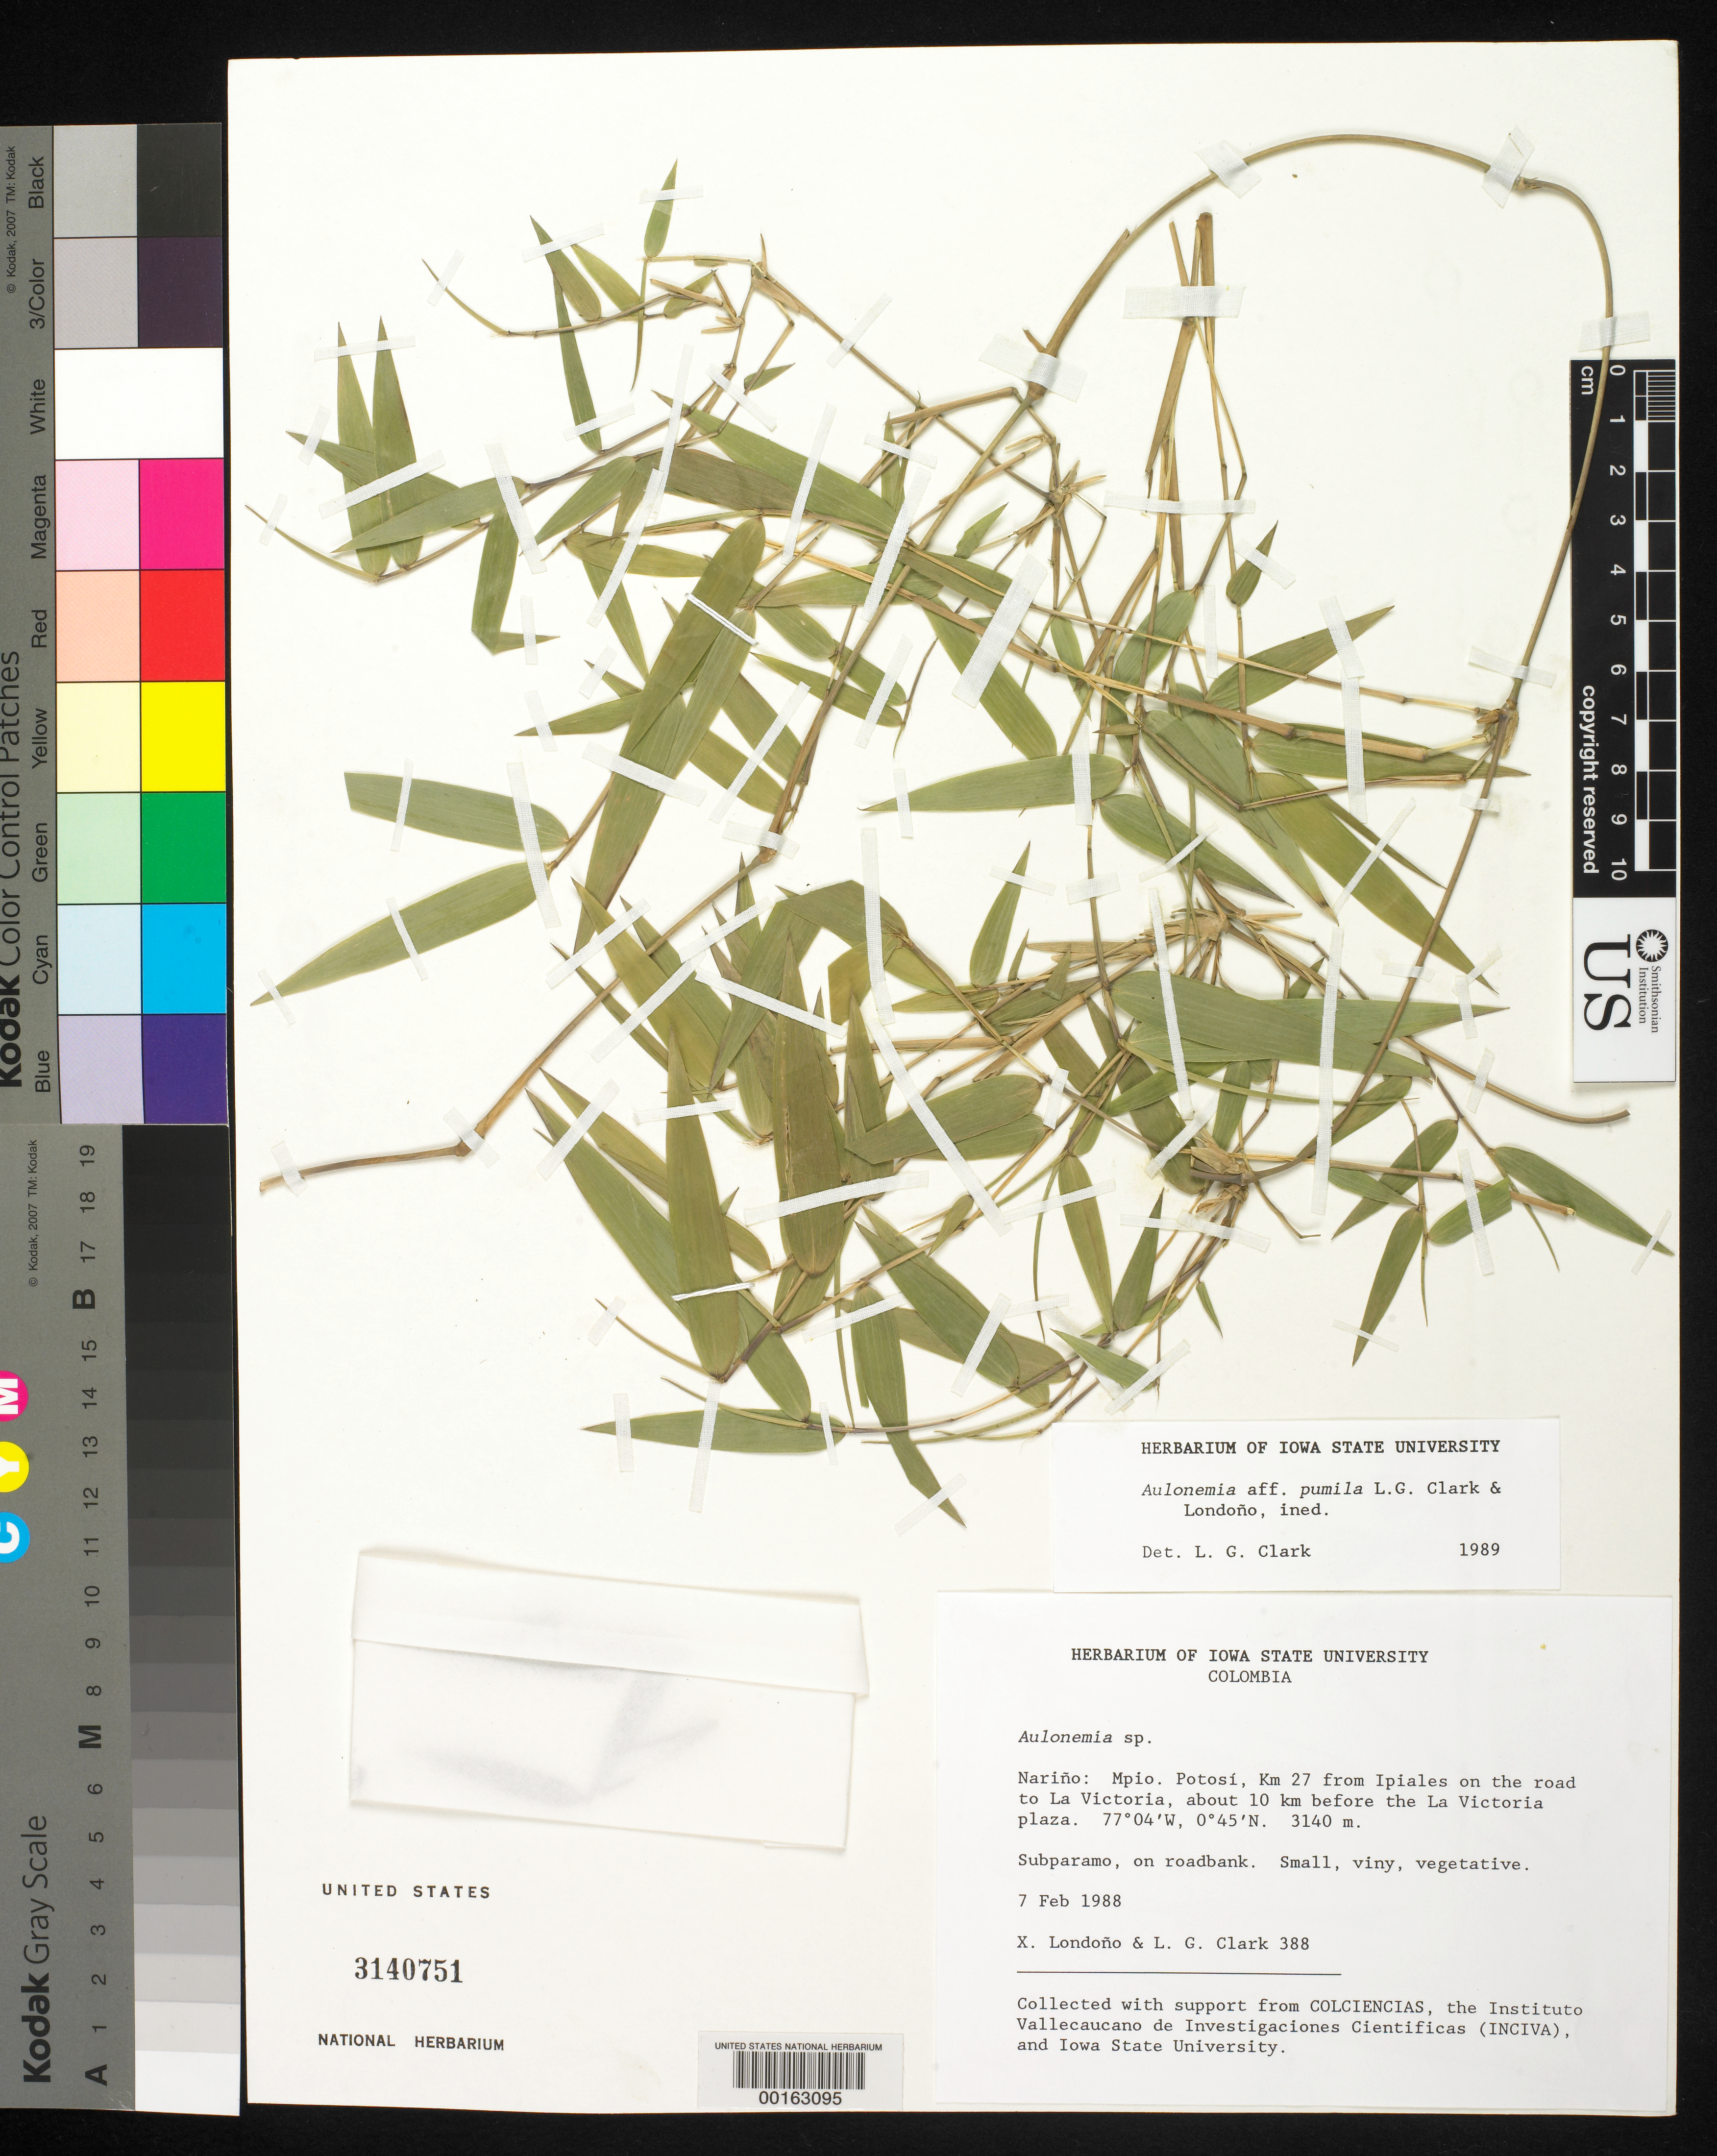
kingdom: Plantae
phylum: Tracheophyta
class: Liliopsida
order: Poales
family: Poaceae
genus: Aulonemia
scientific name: Aulonemia pumila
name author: L.G. Clark & Londoño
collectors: X. Londoño & L. G. Clark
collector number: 388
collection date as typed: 07 Feb 1988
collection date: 1988-02-07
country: Colombia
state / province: Nariño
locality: Potosi, km 27 from Ipiales on the road to la Victoria, about 10 km before the la Victoria plaza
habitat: On roadbank, subparamo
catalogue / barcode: US 3140751